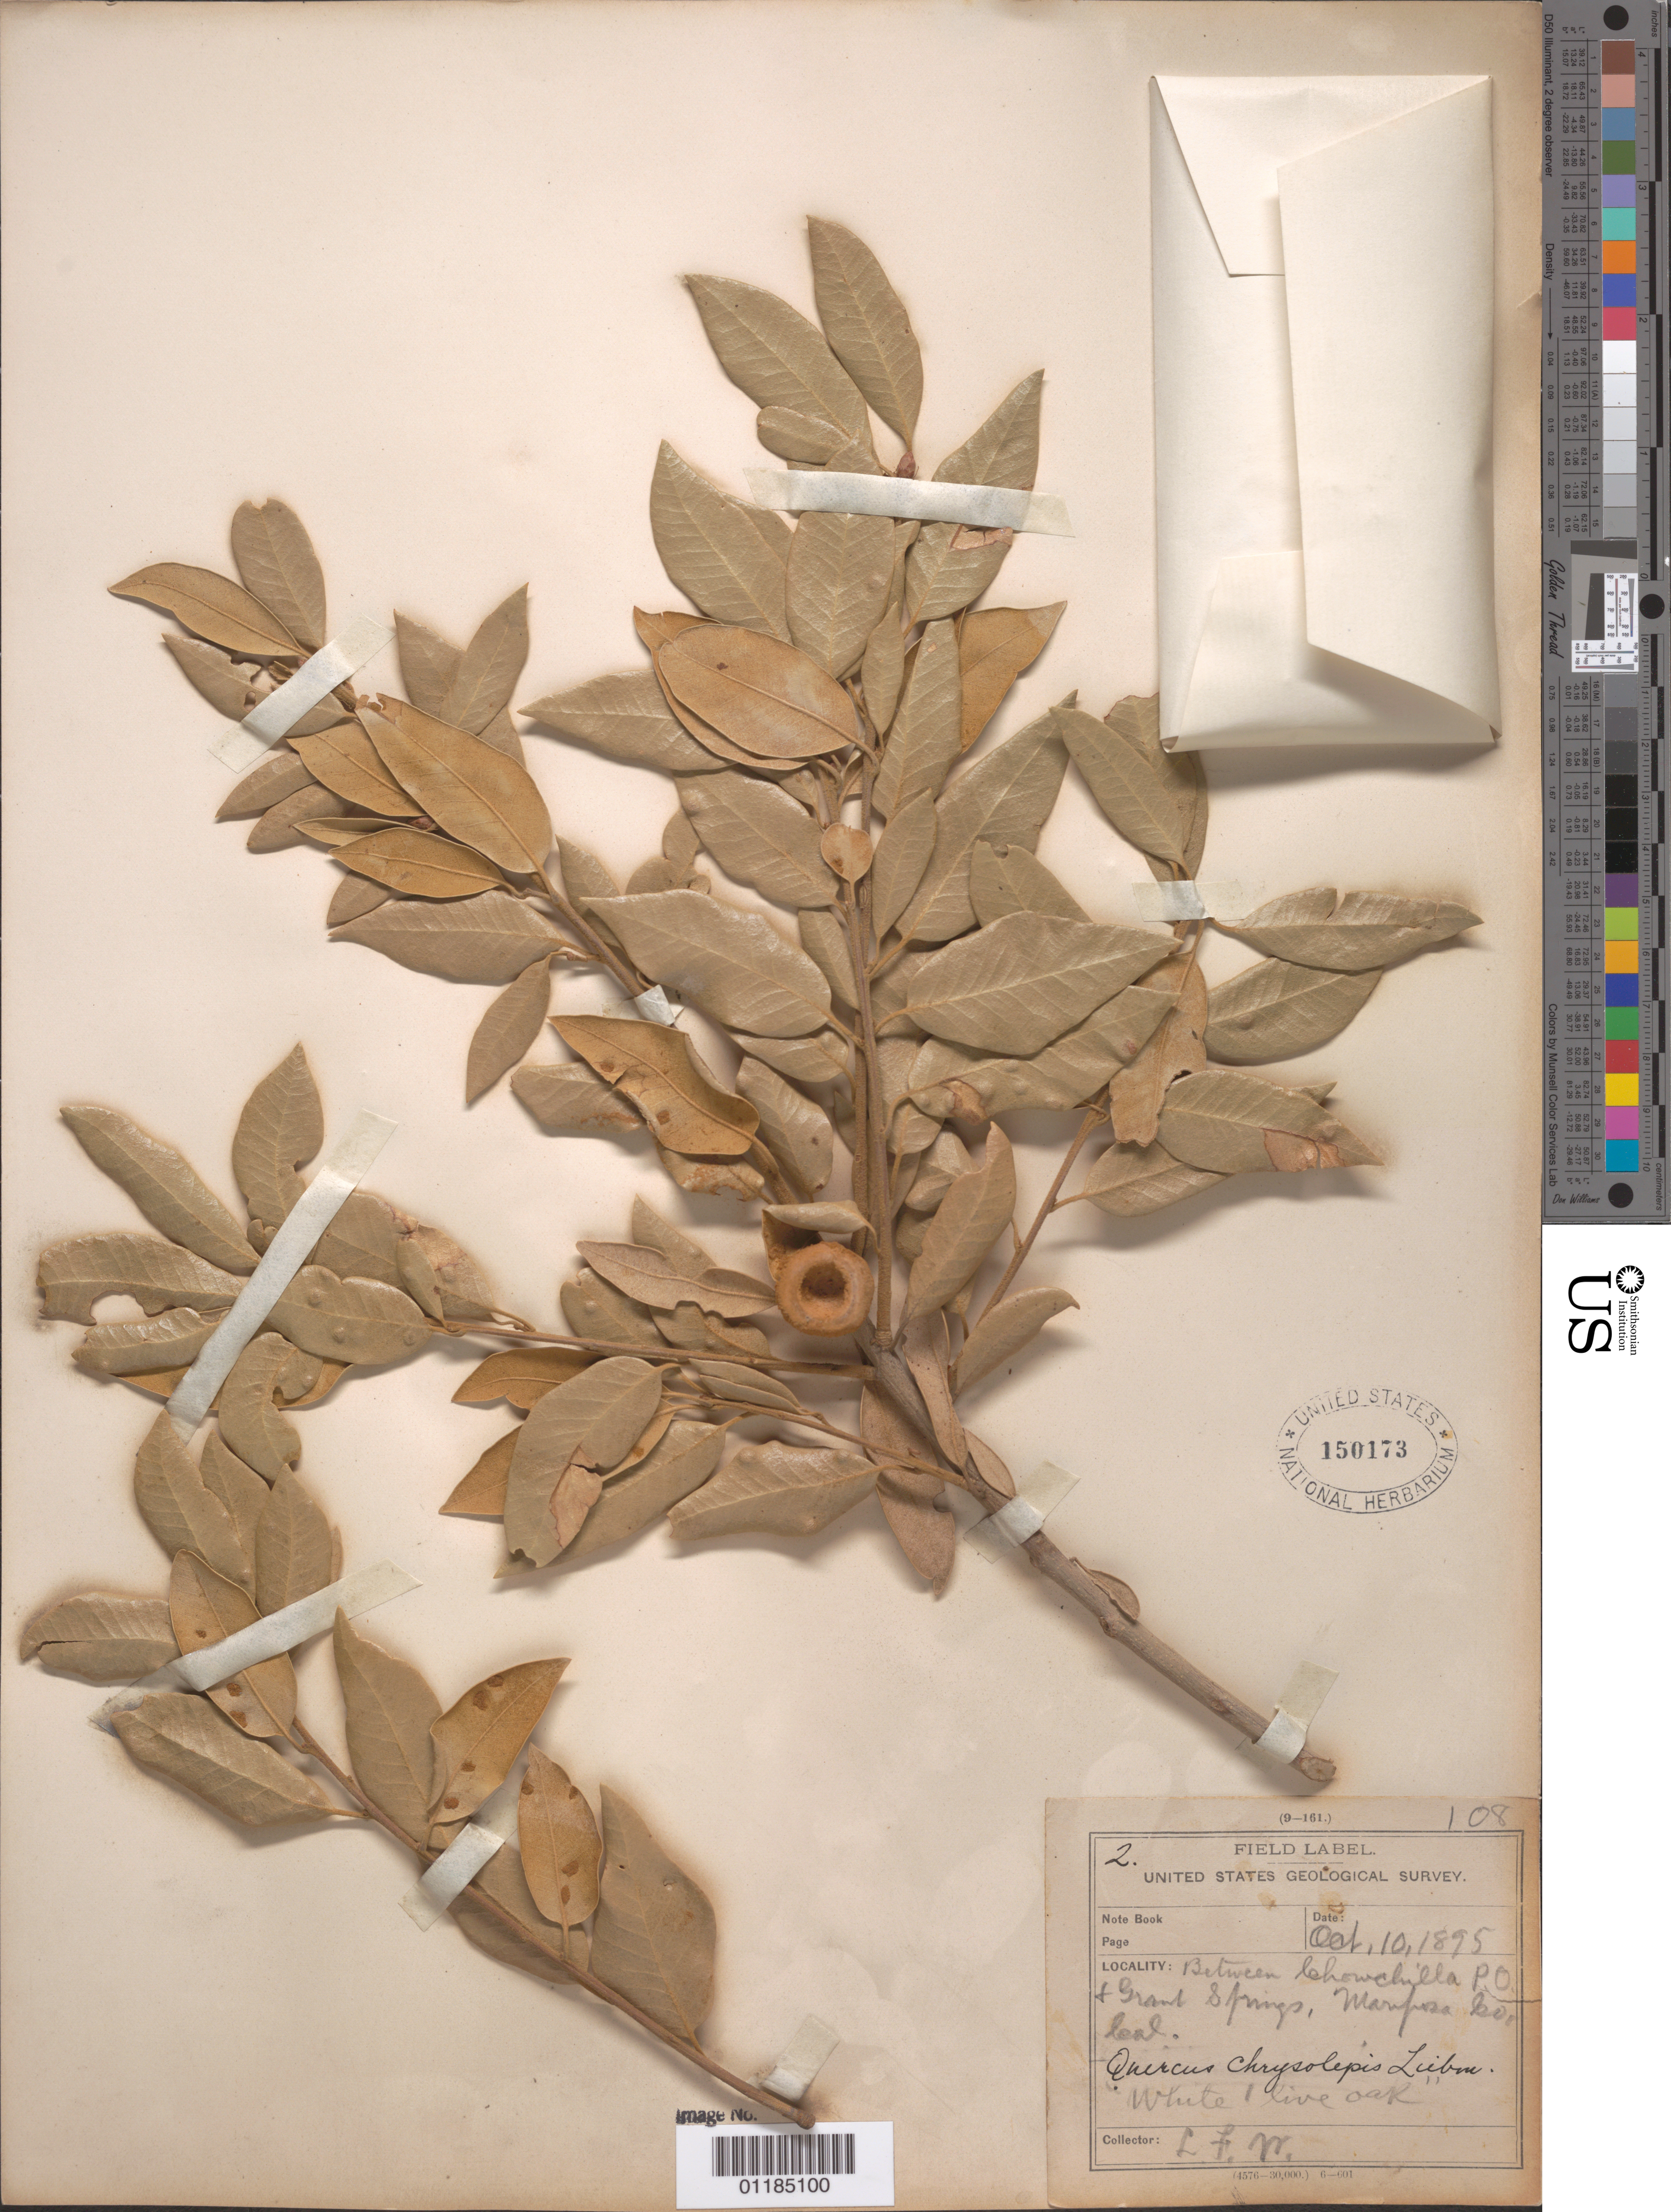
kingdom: Plantae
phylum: Tracheophyta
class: Magnoliopsida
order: Fagales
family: Fagaceae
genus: Quercus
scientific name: Quercus chrysolepis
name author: Liebm.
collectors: L. F. Ward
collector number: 2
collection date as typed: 10 Oct 1895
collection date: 1895-10-10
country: United States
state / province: California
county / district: Mariposa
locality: Between Chowchilla P.o.+ Grant Springs.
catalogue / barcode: US 150173